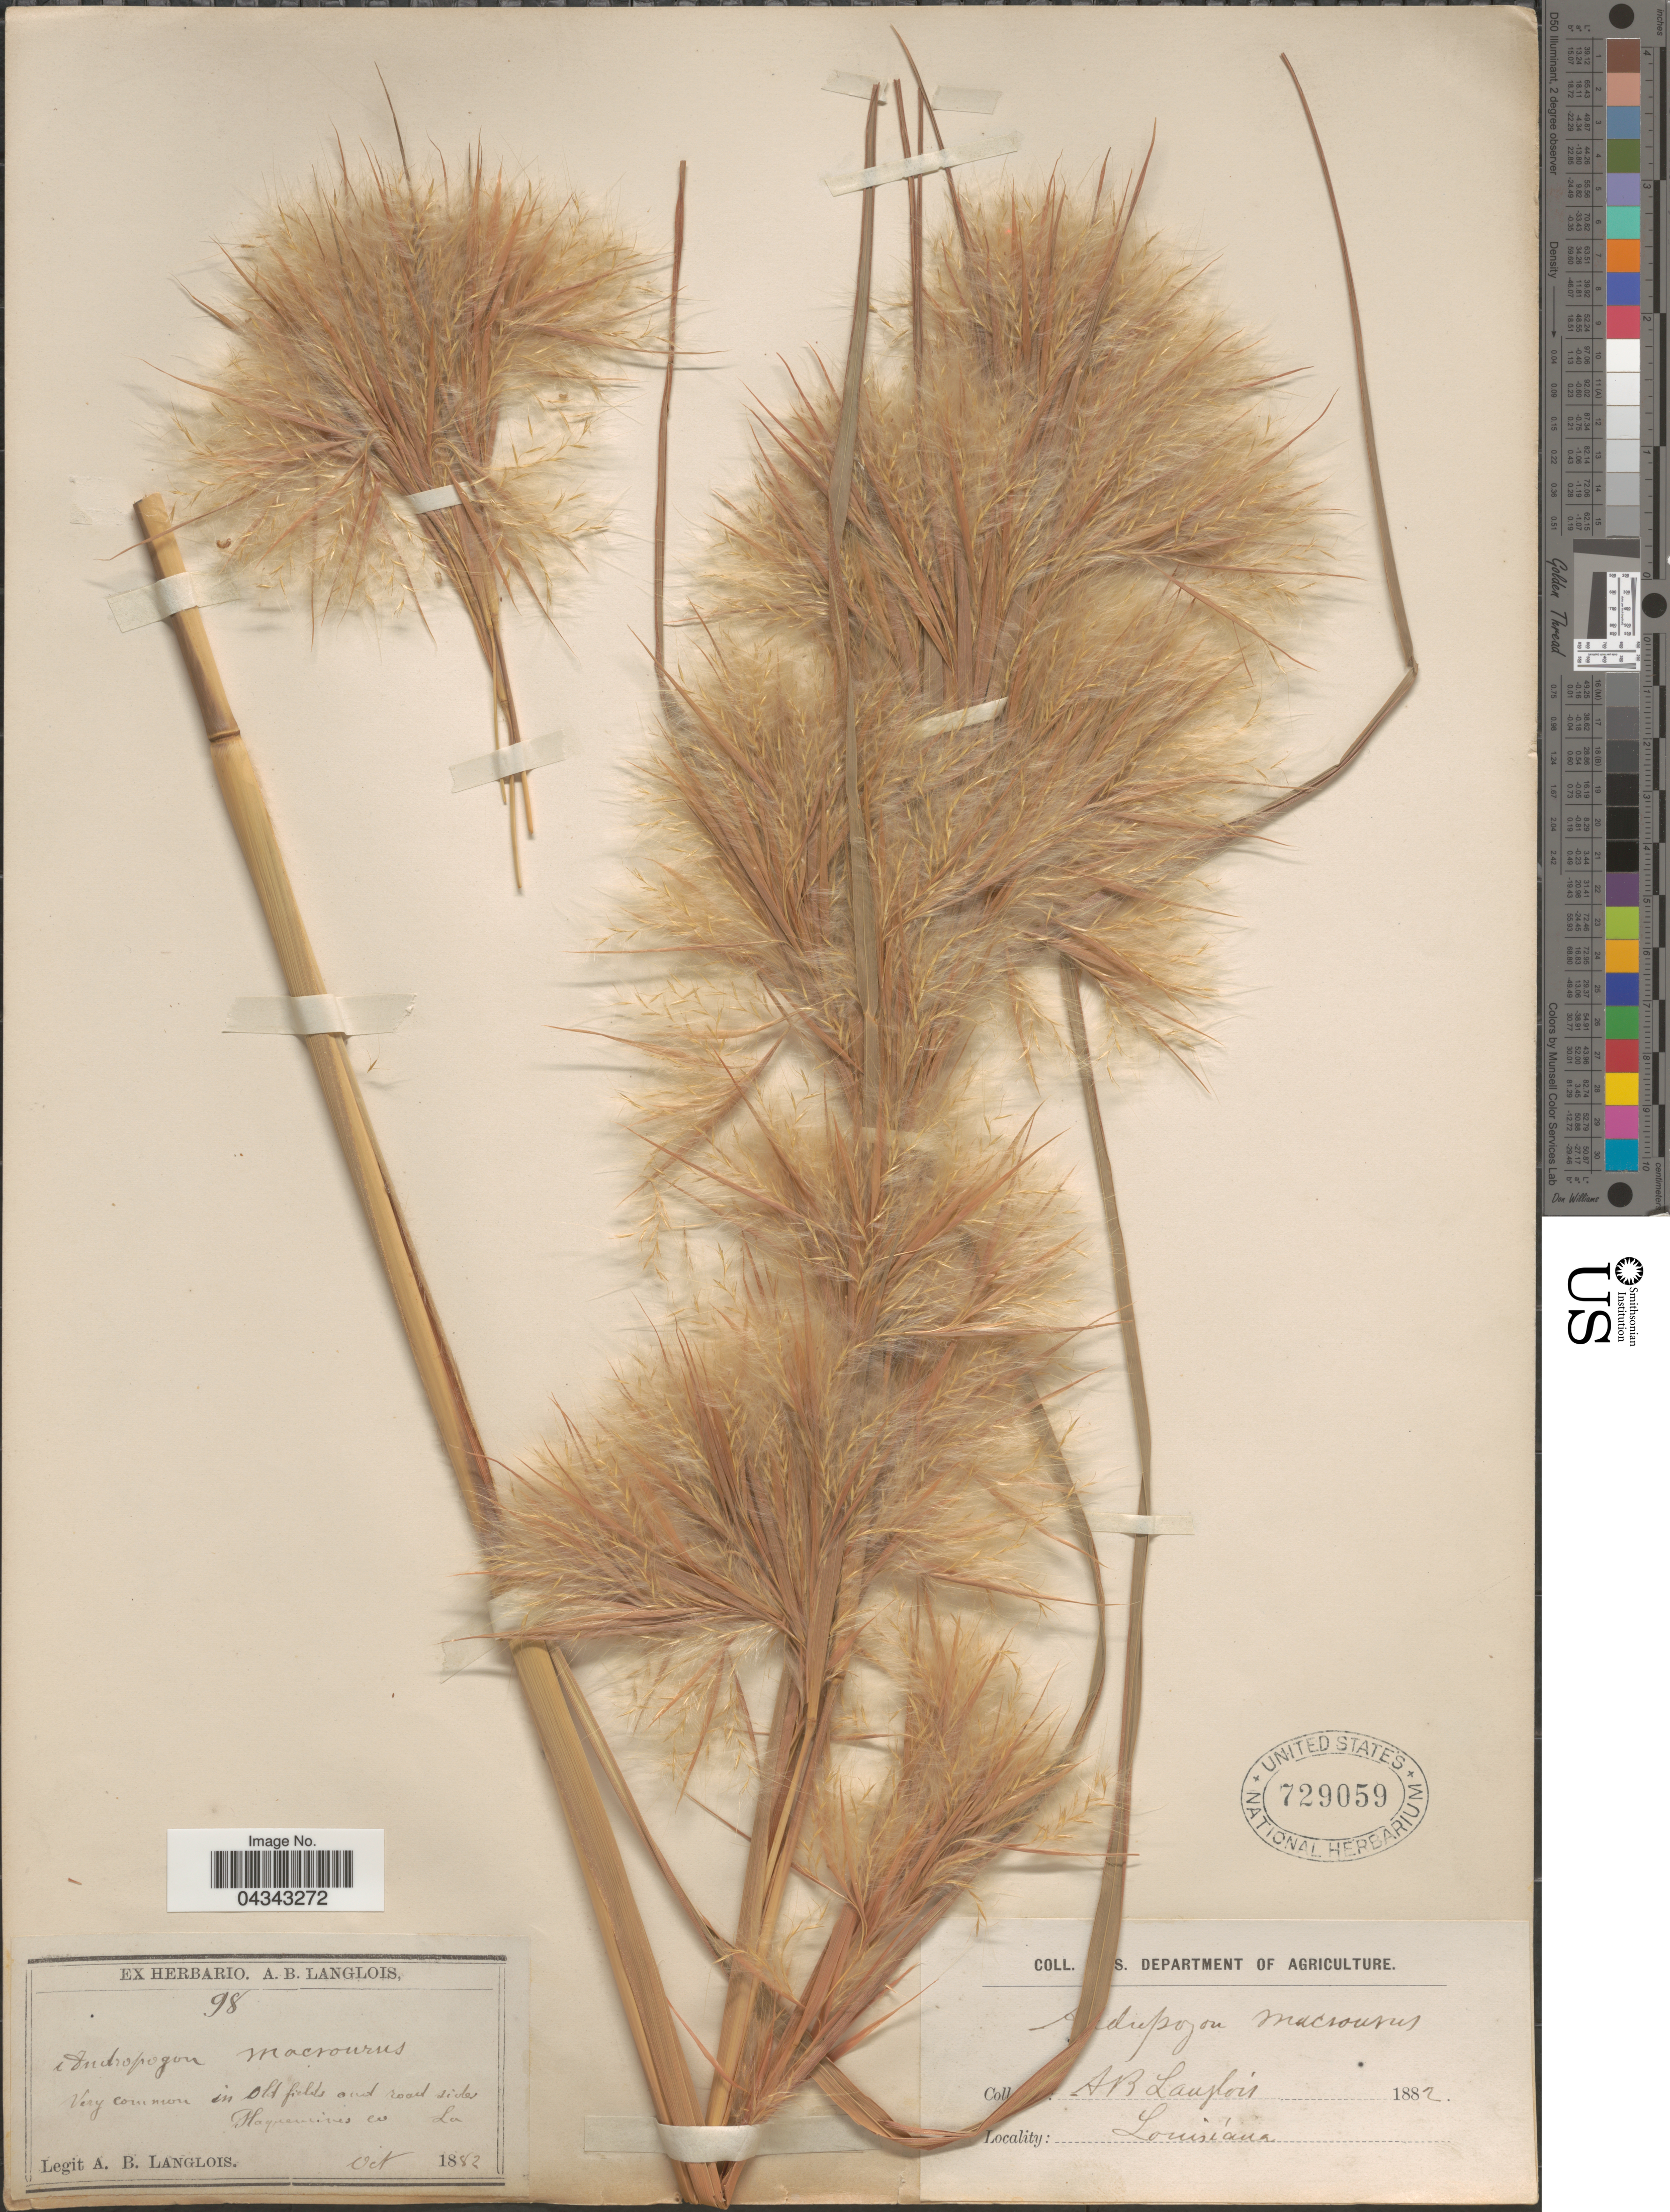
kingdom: Plantae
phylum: Tracheophyta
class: Liliopsida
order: Poales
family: Poaceae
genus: Andropogon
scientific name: Andropogon glomeratus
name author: (Walter) Britton, Stearns & Poggenb.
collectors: A. Langlois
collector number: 98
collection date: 1882-10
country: United States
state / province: Louisiana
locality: Very common in old fields and road sides. Plaquemine Co.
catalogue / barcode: US 729059